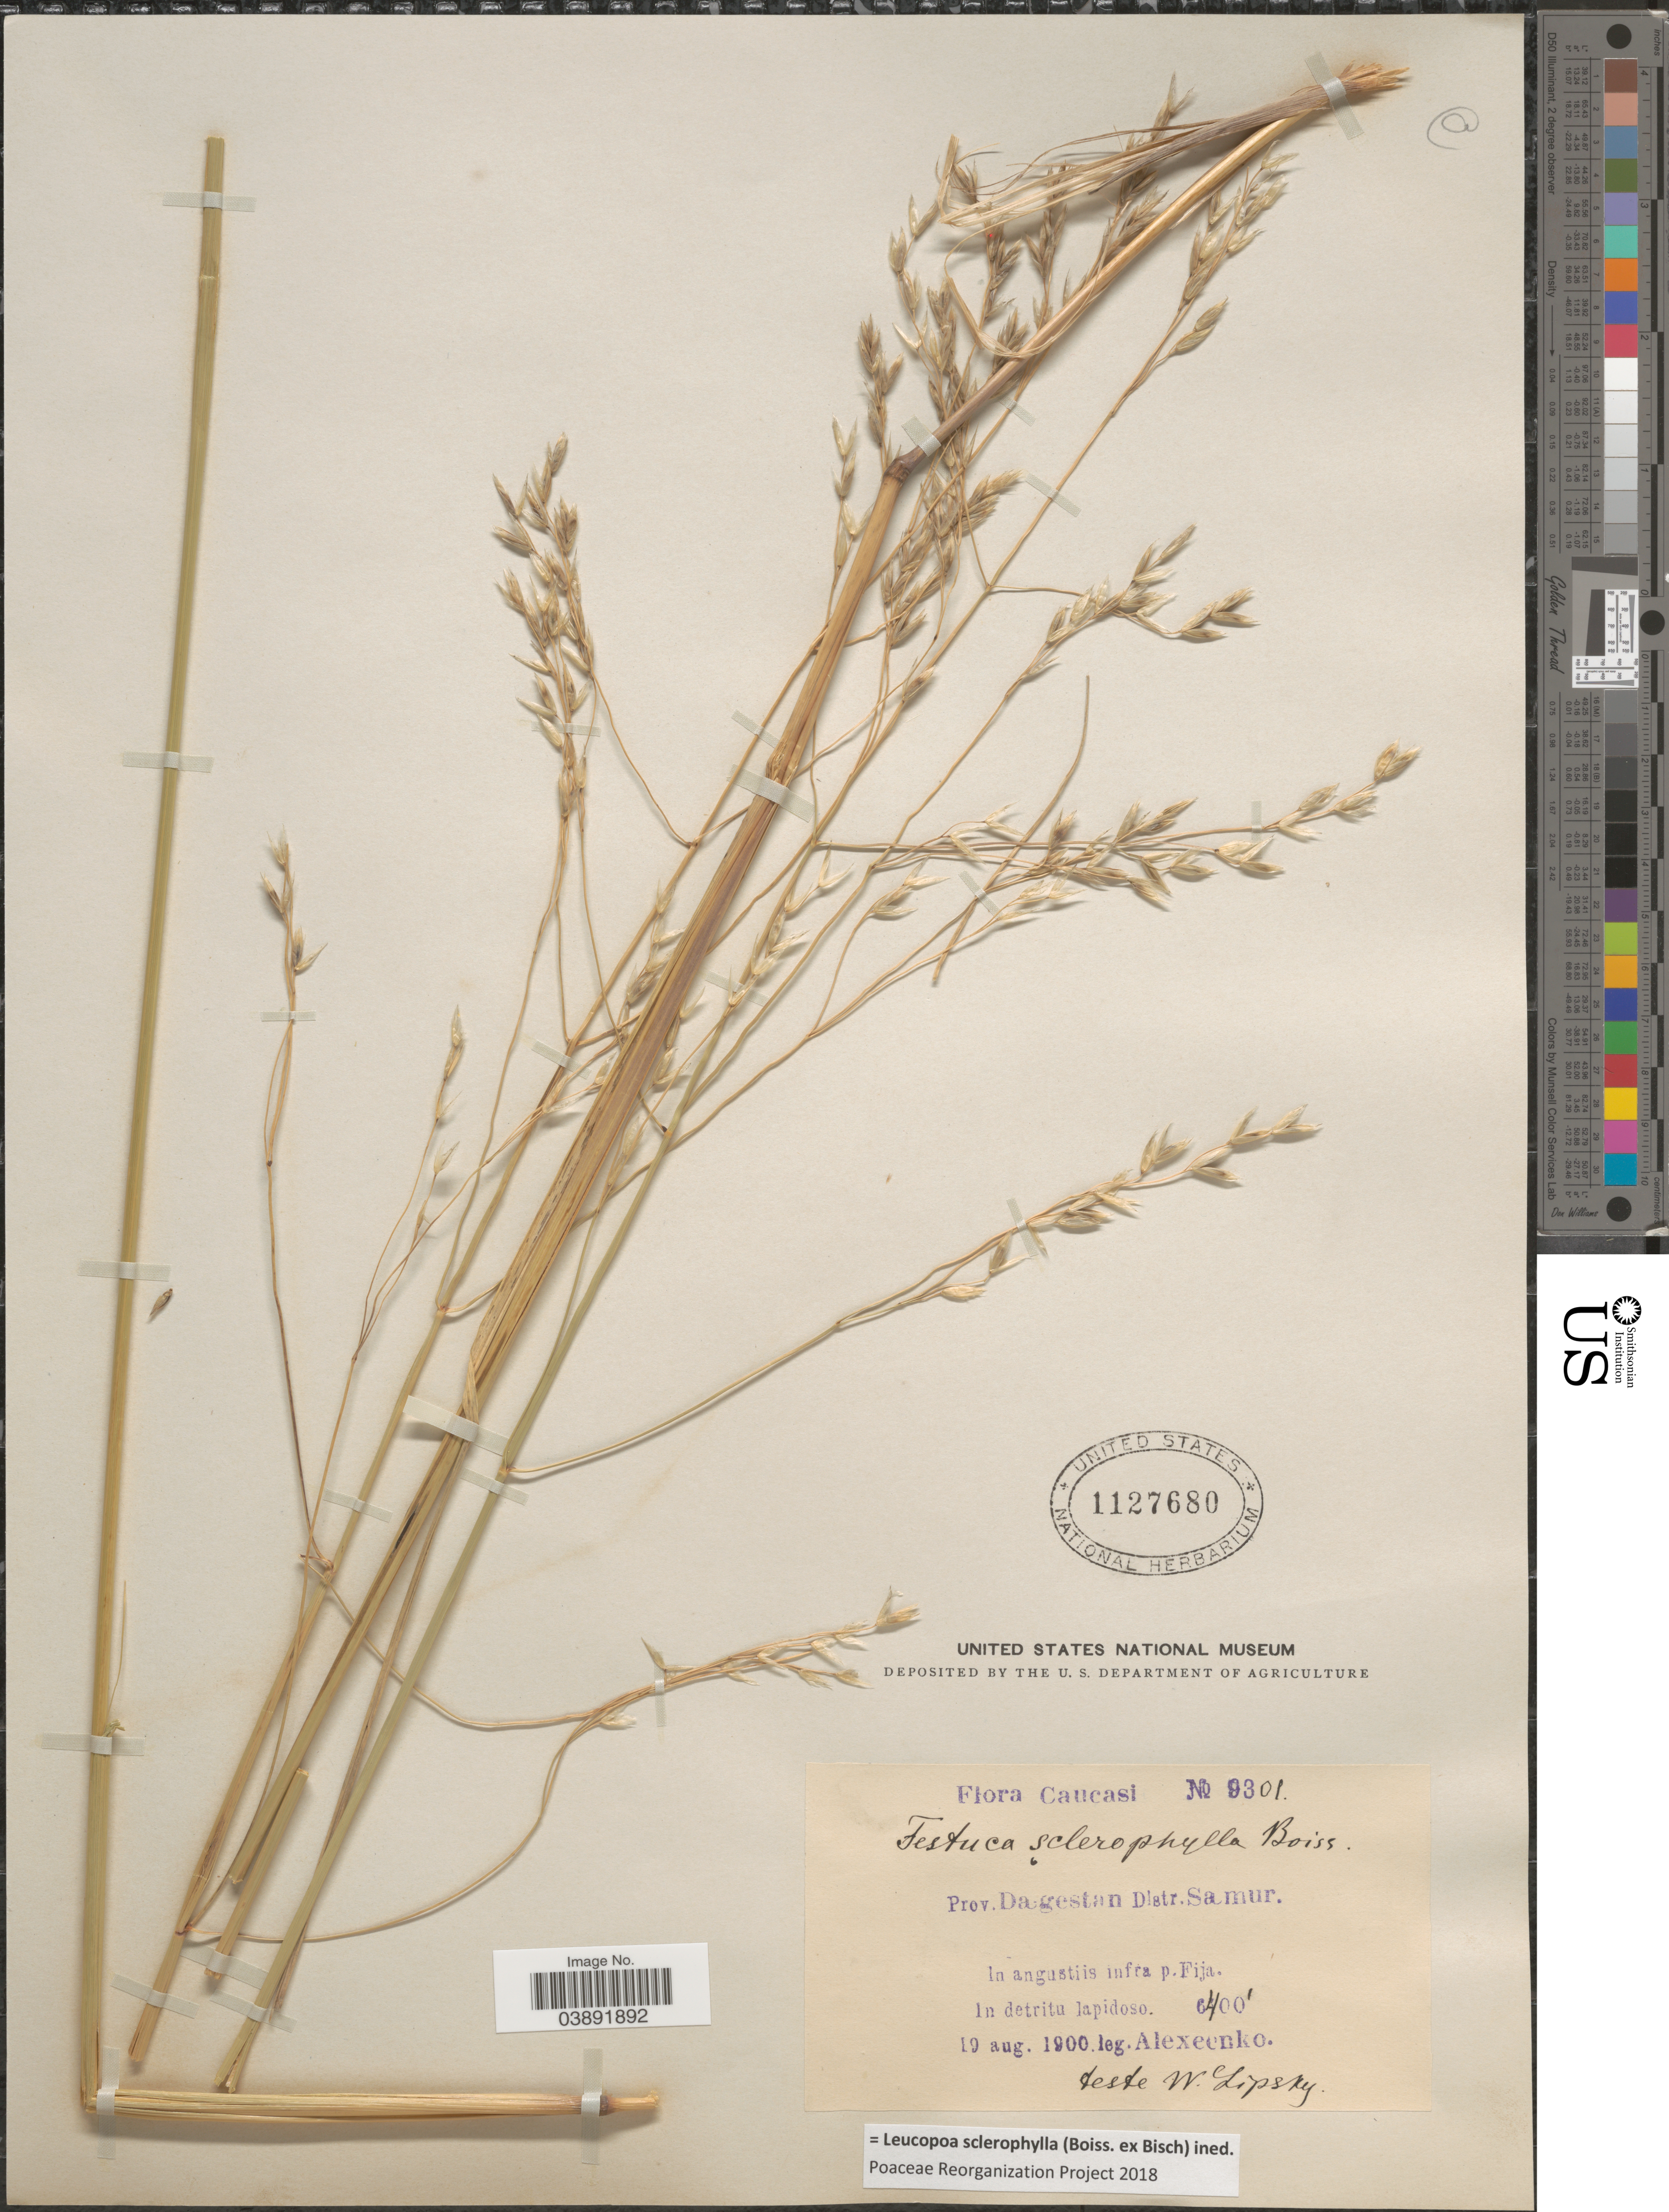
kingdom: Plantae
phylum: Tracheophyta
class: Liliopsida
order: Poales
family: Poaceae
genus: Xanthochloa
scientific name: Leucopoa sclerophylla ined.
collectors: Alexeenko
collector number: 9301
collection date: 1900-08-19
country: Russian Federation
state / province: Dagestan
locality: Caucasi. Prov. Dagestan Distr. Samur. In angustiis infra p. Fija.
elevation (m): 122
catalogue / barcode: US 1127680